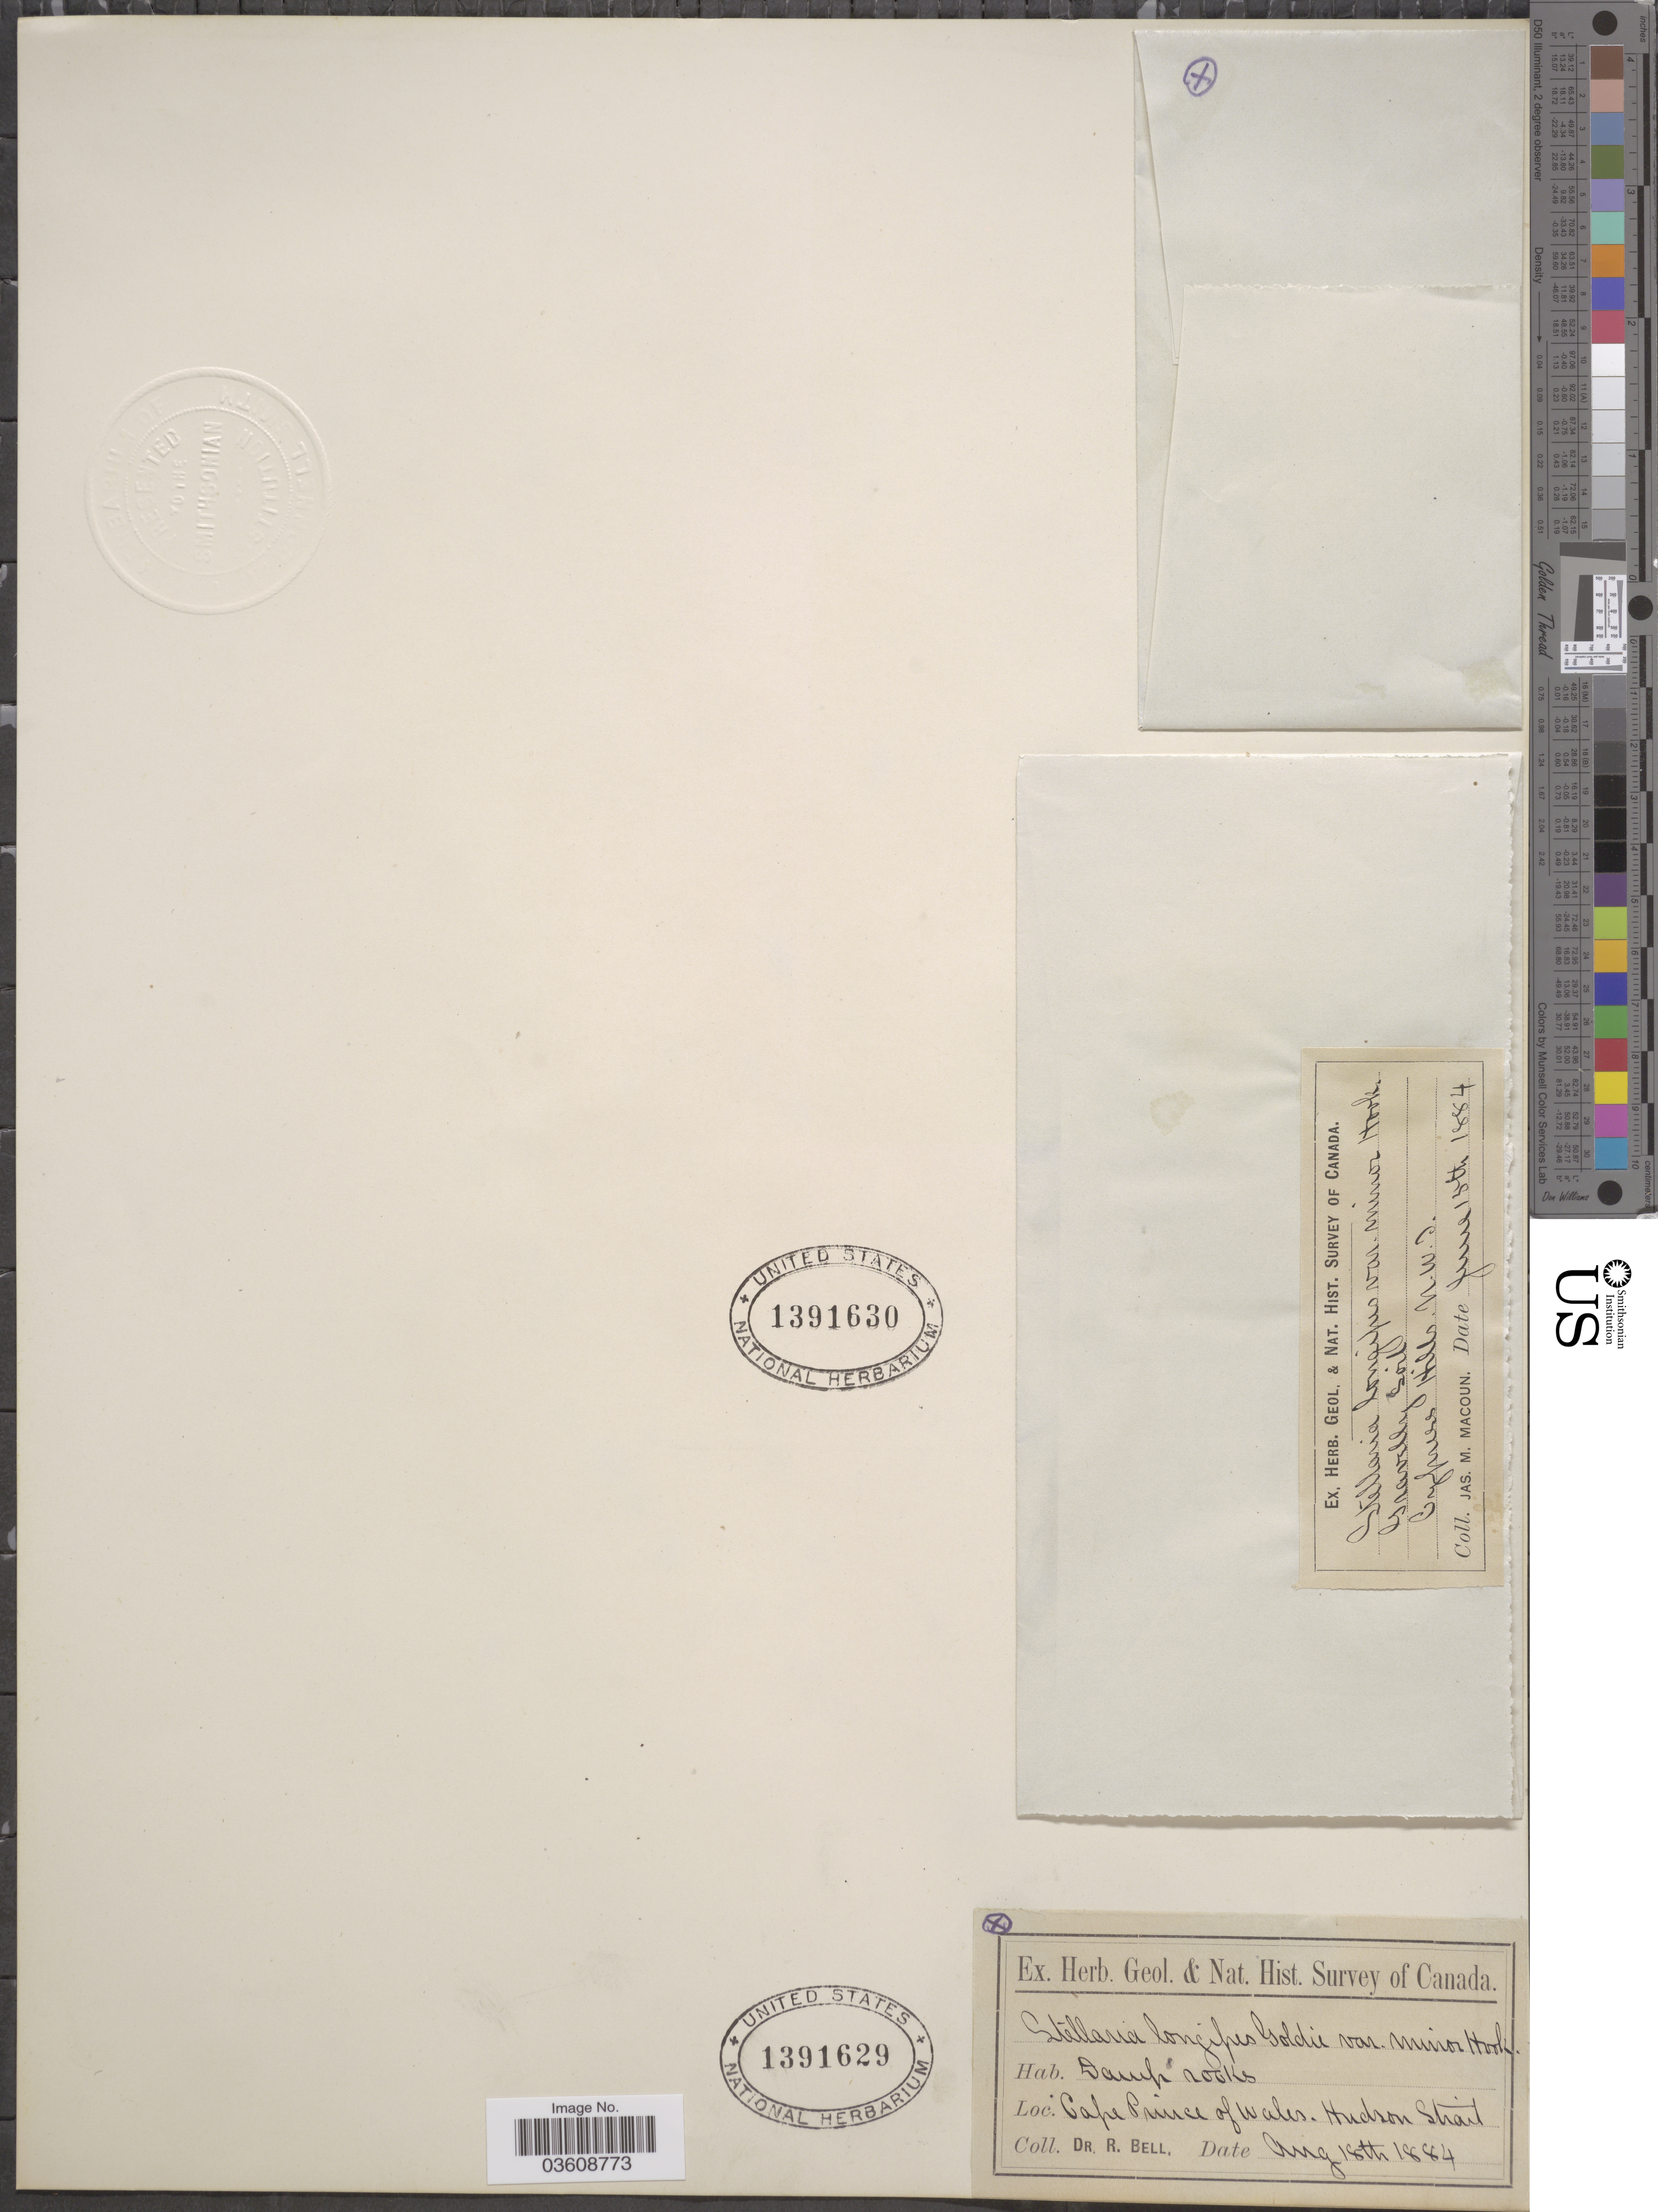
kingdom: Plantae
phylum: Tracheophyta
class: Magnoliopsida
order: Caryophyllales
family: Caryophyllaceae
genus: Stellaria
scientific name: Stellaria longipes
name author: Goldie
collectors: C. R. Bell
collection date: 1884-08-18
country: Australia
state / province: Queensland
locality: Cape Prince of Wales. Hudson Strait.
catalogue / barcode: US 1391629-2